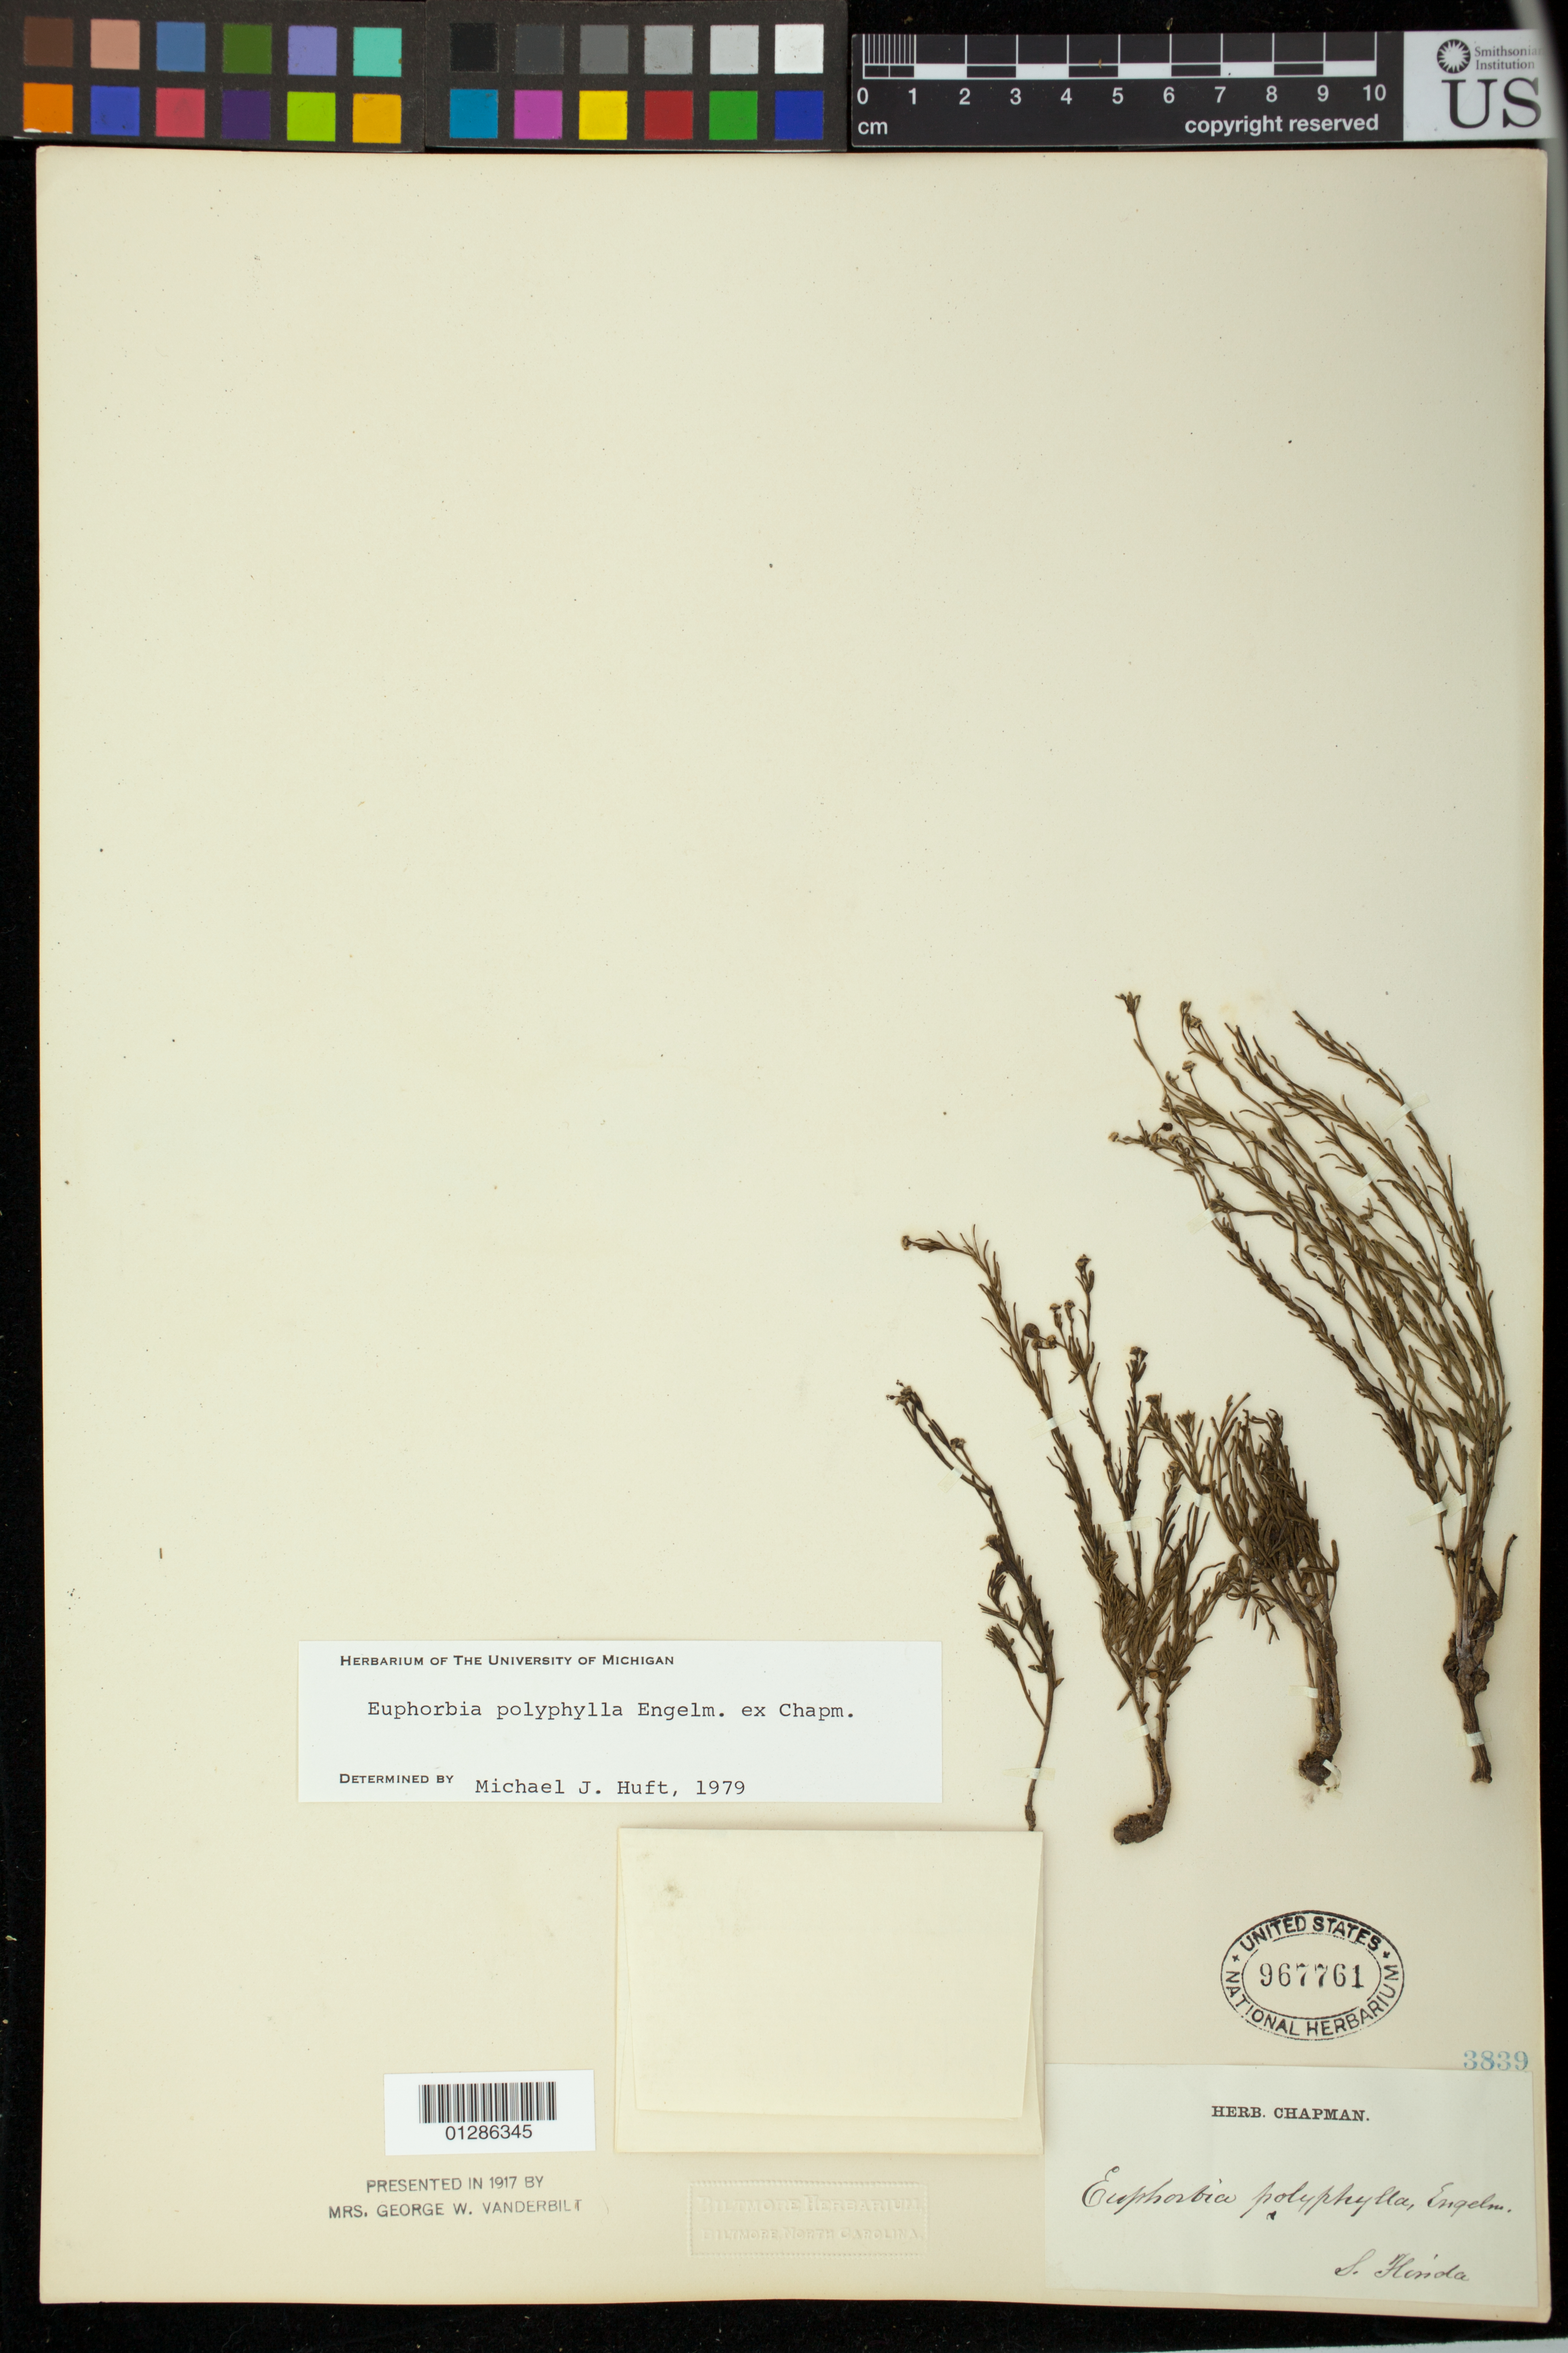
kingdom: Plantae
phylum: Tracheophyta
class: Magnoliopsida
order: Malpighiales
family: Euphorbiaceae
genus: Euphorbia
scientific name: Euphorbia polyphylla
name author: Engelm. ex Holz.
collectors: ex herb. Chapman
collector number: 3839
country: United States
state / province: Florida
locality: South Florida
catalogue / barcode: US 967761